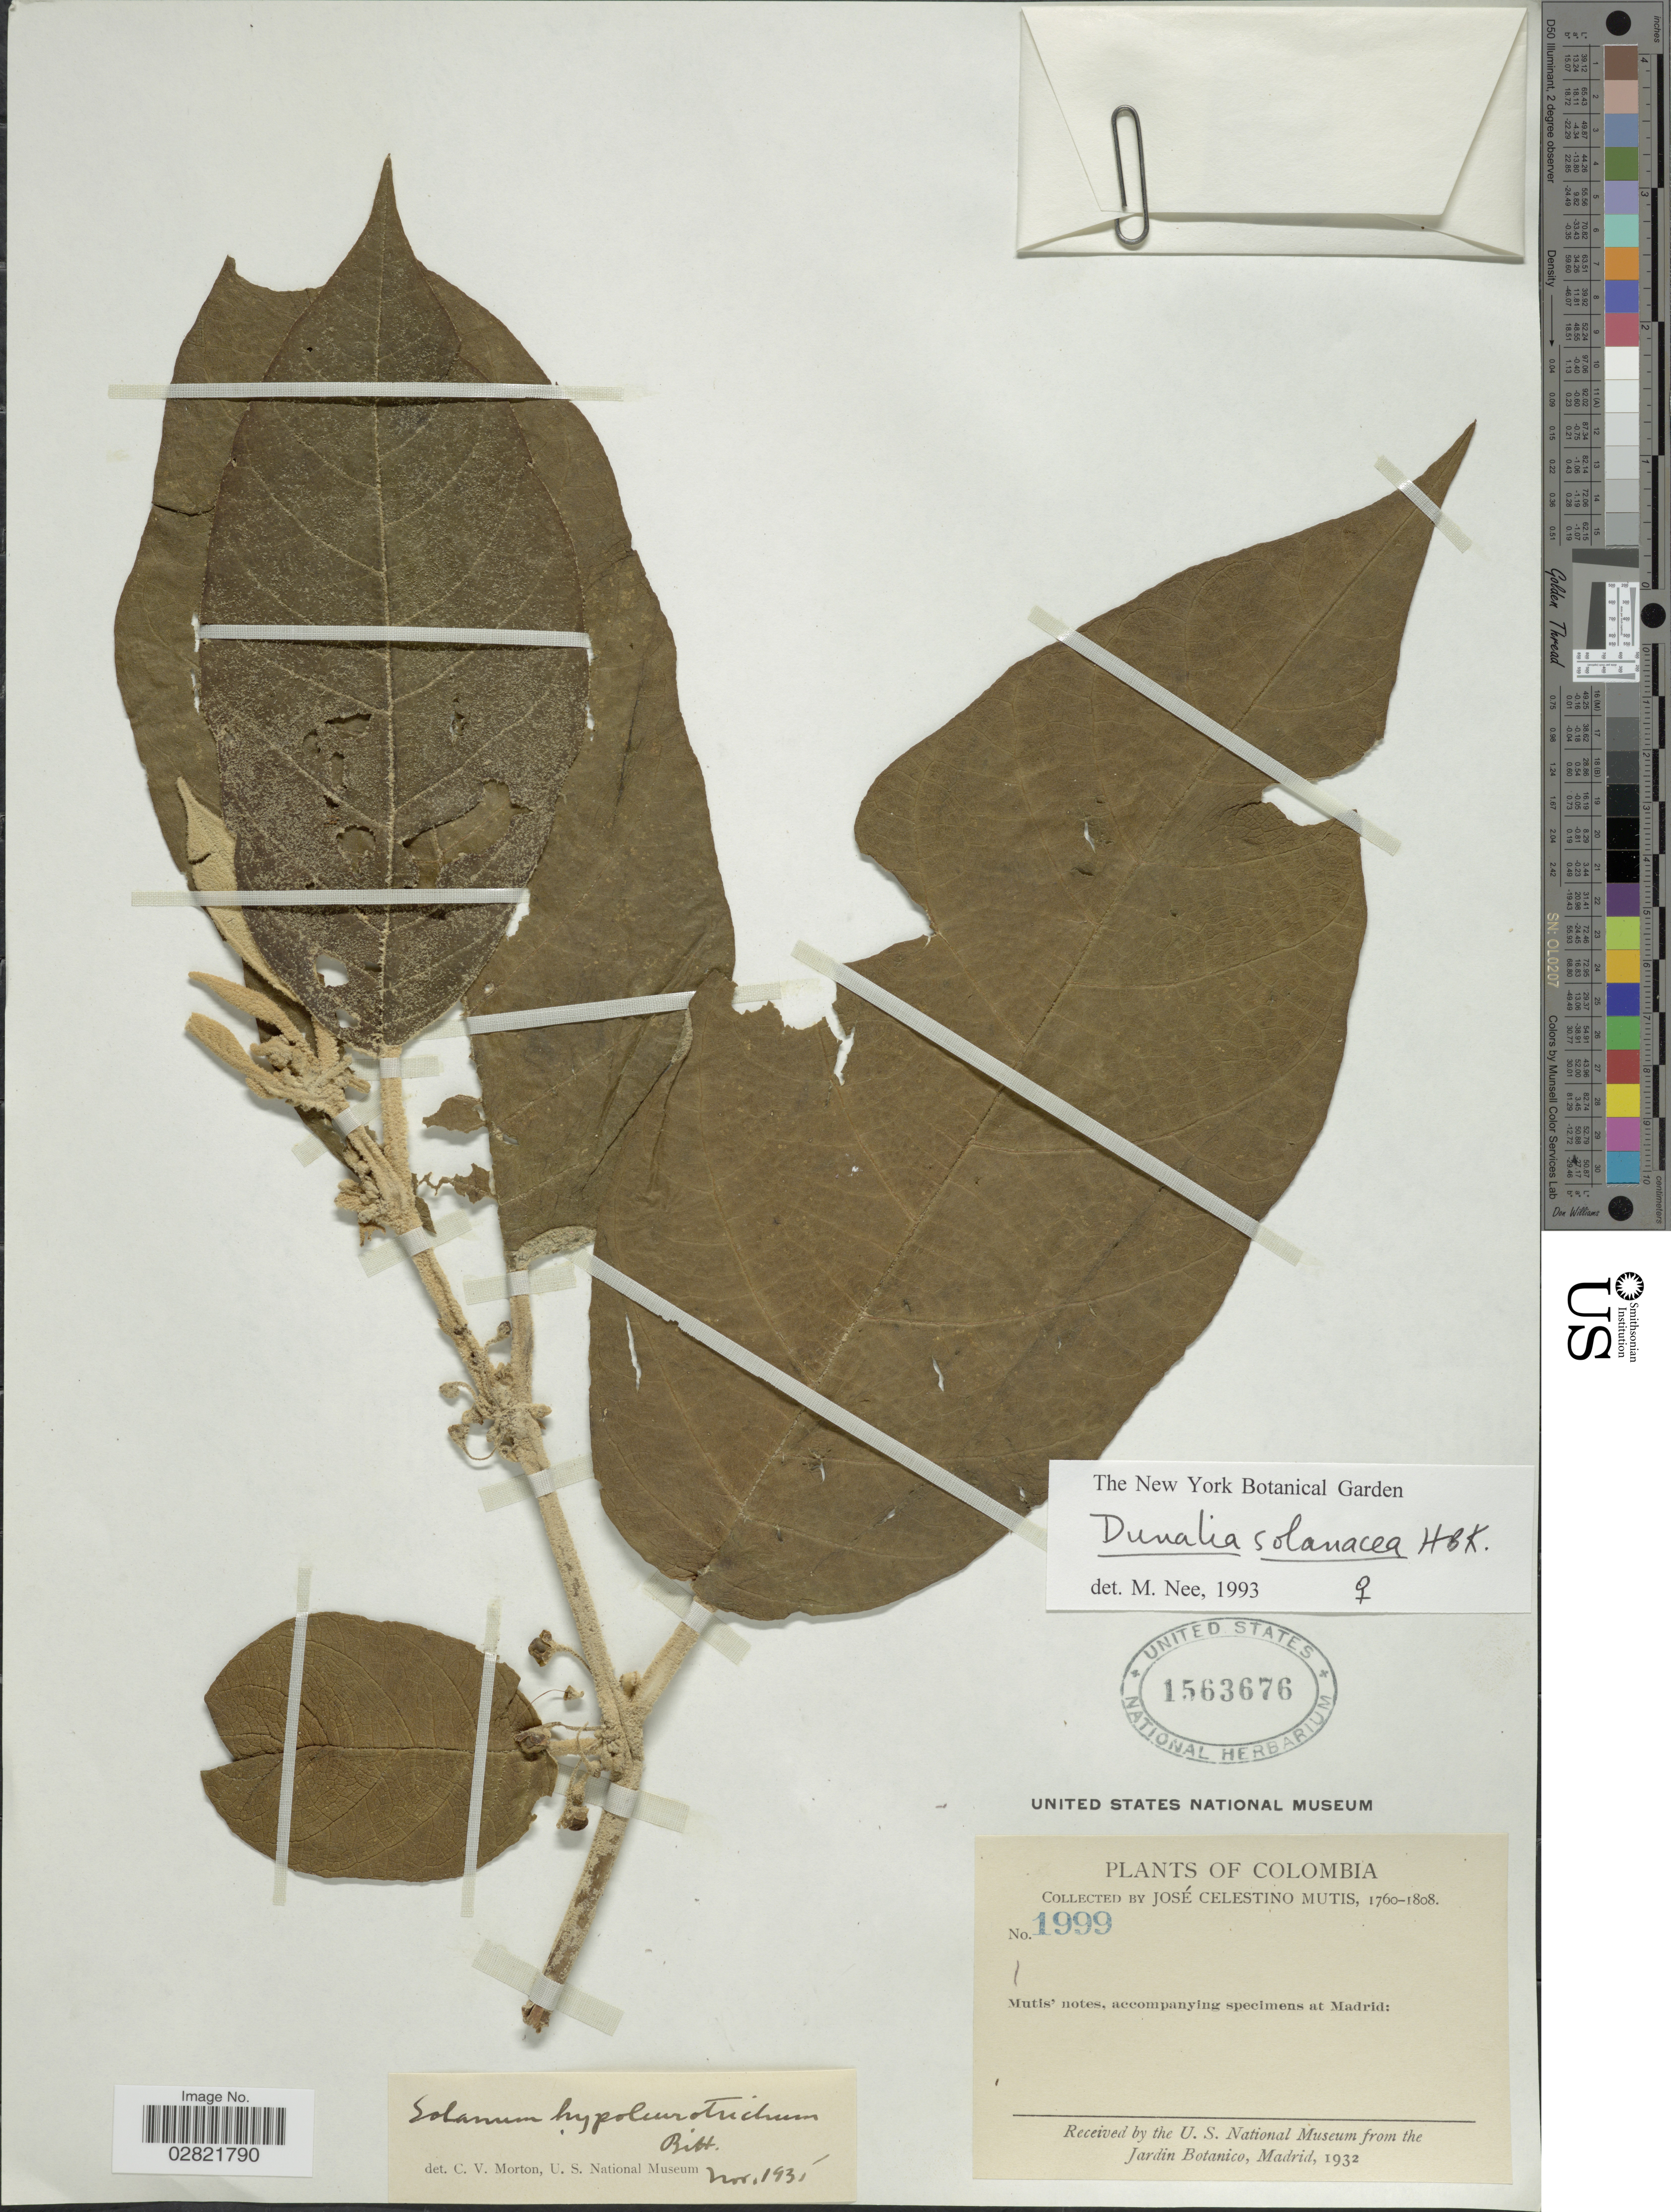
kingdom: Plantae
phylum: Tracheophyta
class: Magnoliopsida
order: Solanales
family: Solanaceae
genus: Dunalia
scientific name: Dunalia solanacea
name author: Kunth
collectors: J. C. B. Mutis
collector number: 1999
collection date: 1760/1808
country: Colombia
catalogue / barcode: US 1563676